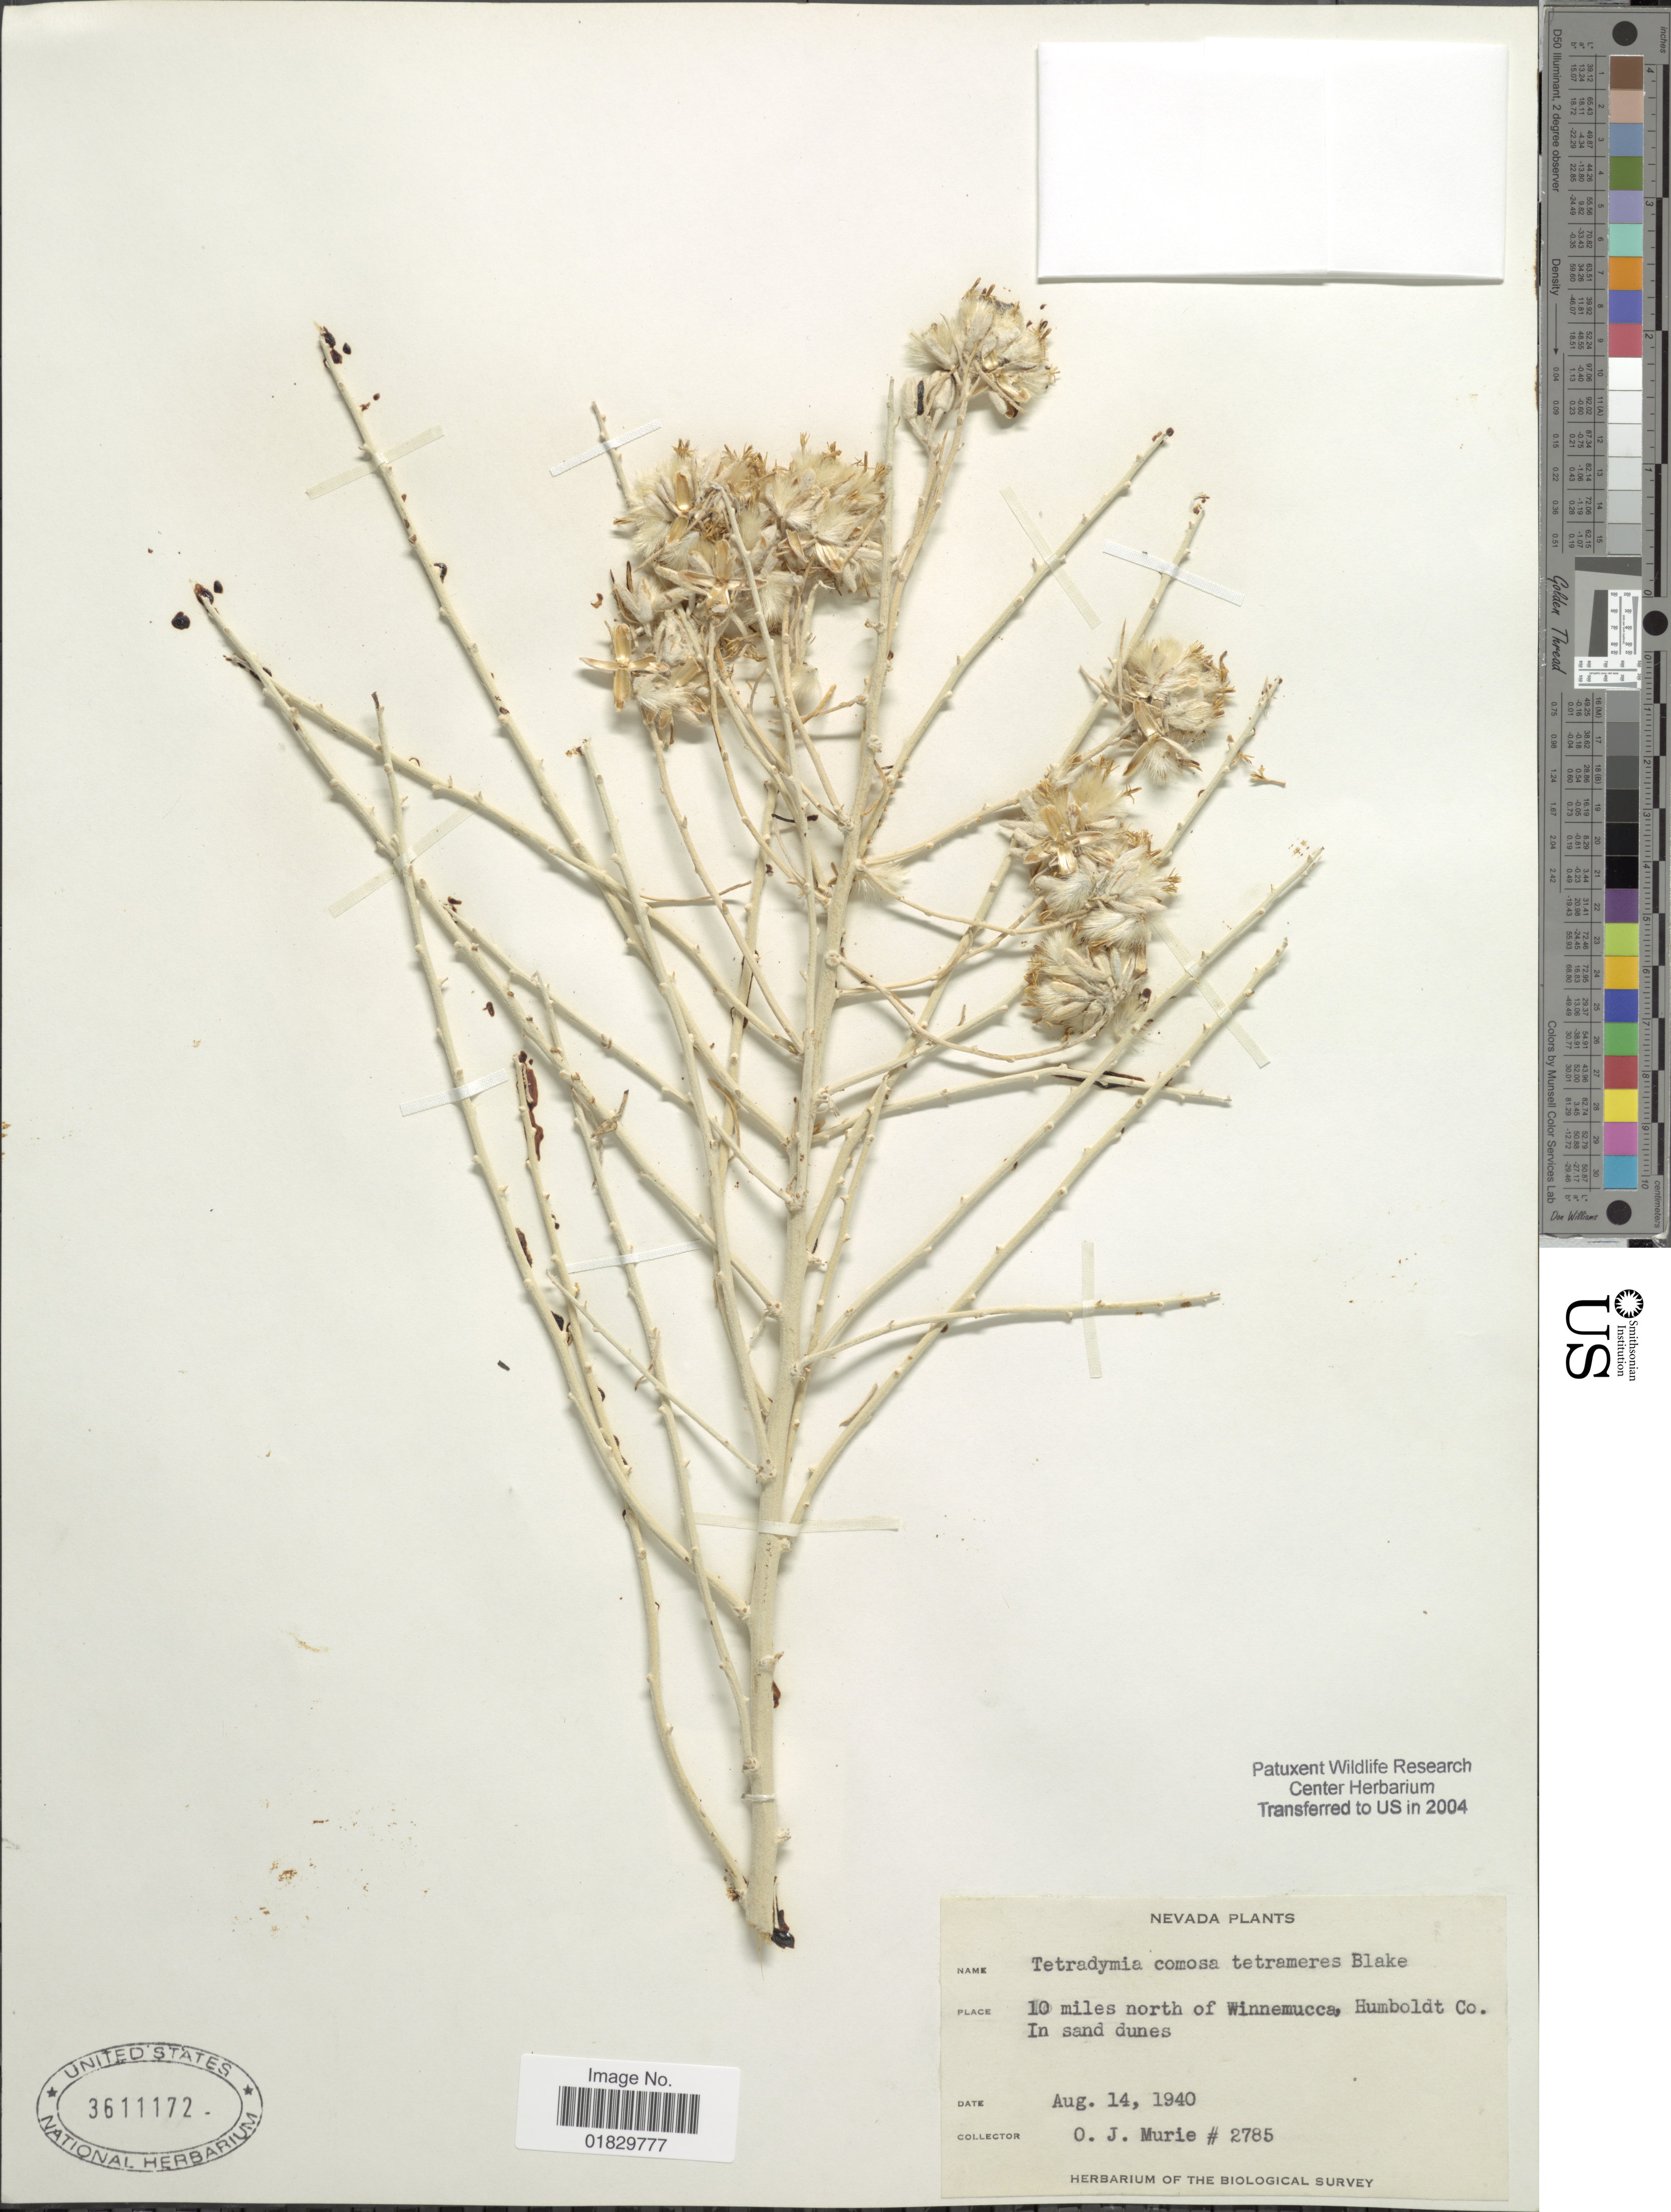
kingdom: Plantae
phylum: Tracheophyta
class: Magnoliopsida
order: Asterales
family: Asteraceae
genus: Tetradymia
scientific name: Tetradymia comosa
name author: A. Gray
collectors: O. Murie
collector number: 2785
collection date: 1940-08-14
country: United States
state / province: Nevada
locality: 10 miles north of Winnemucca, Humboldt Co.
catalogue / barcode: US 3611172